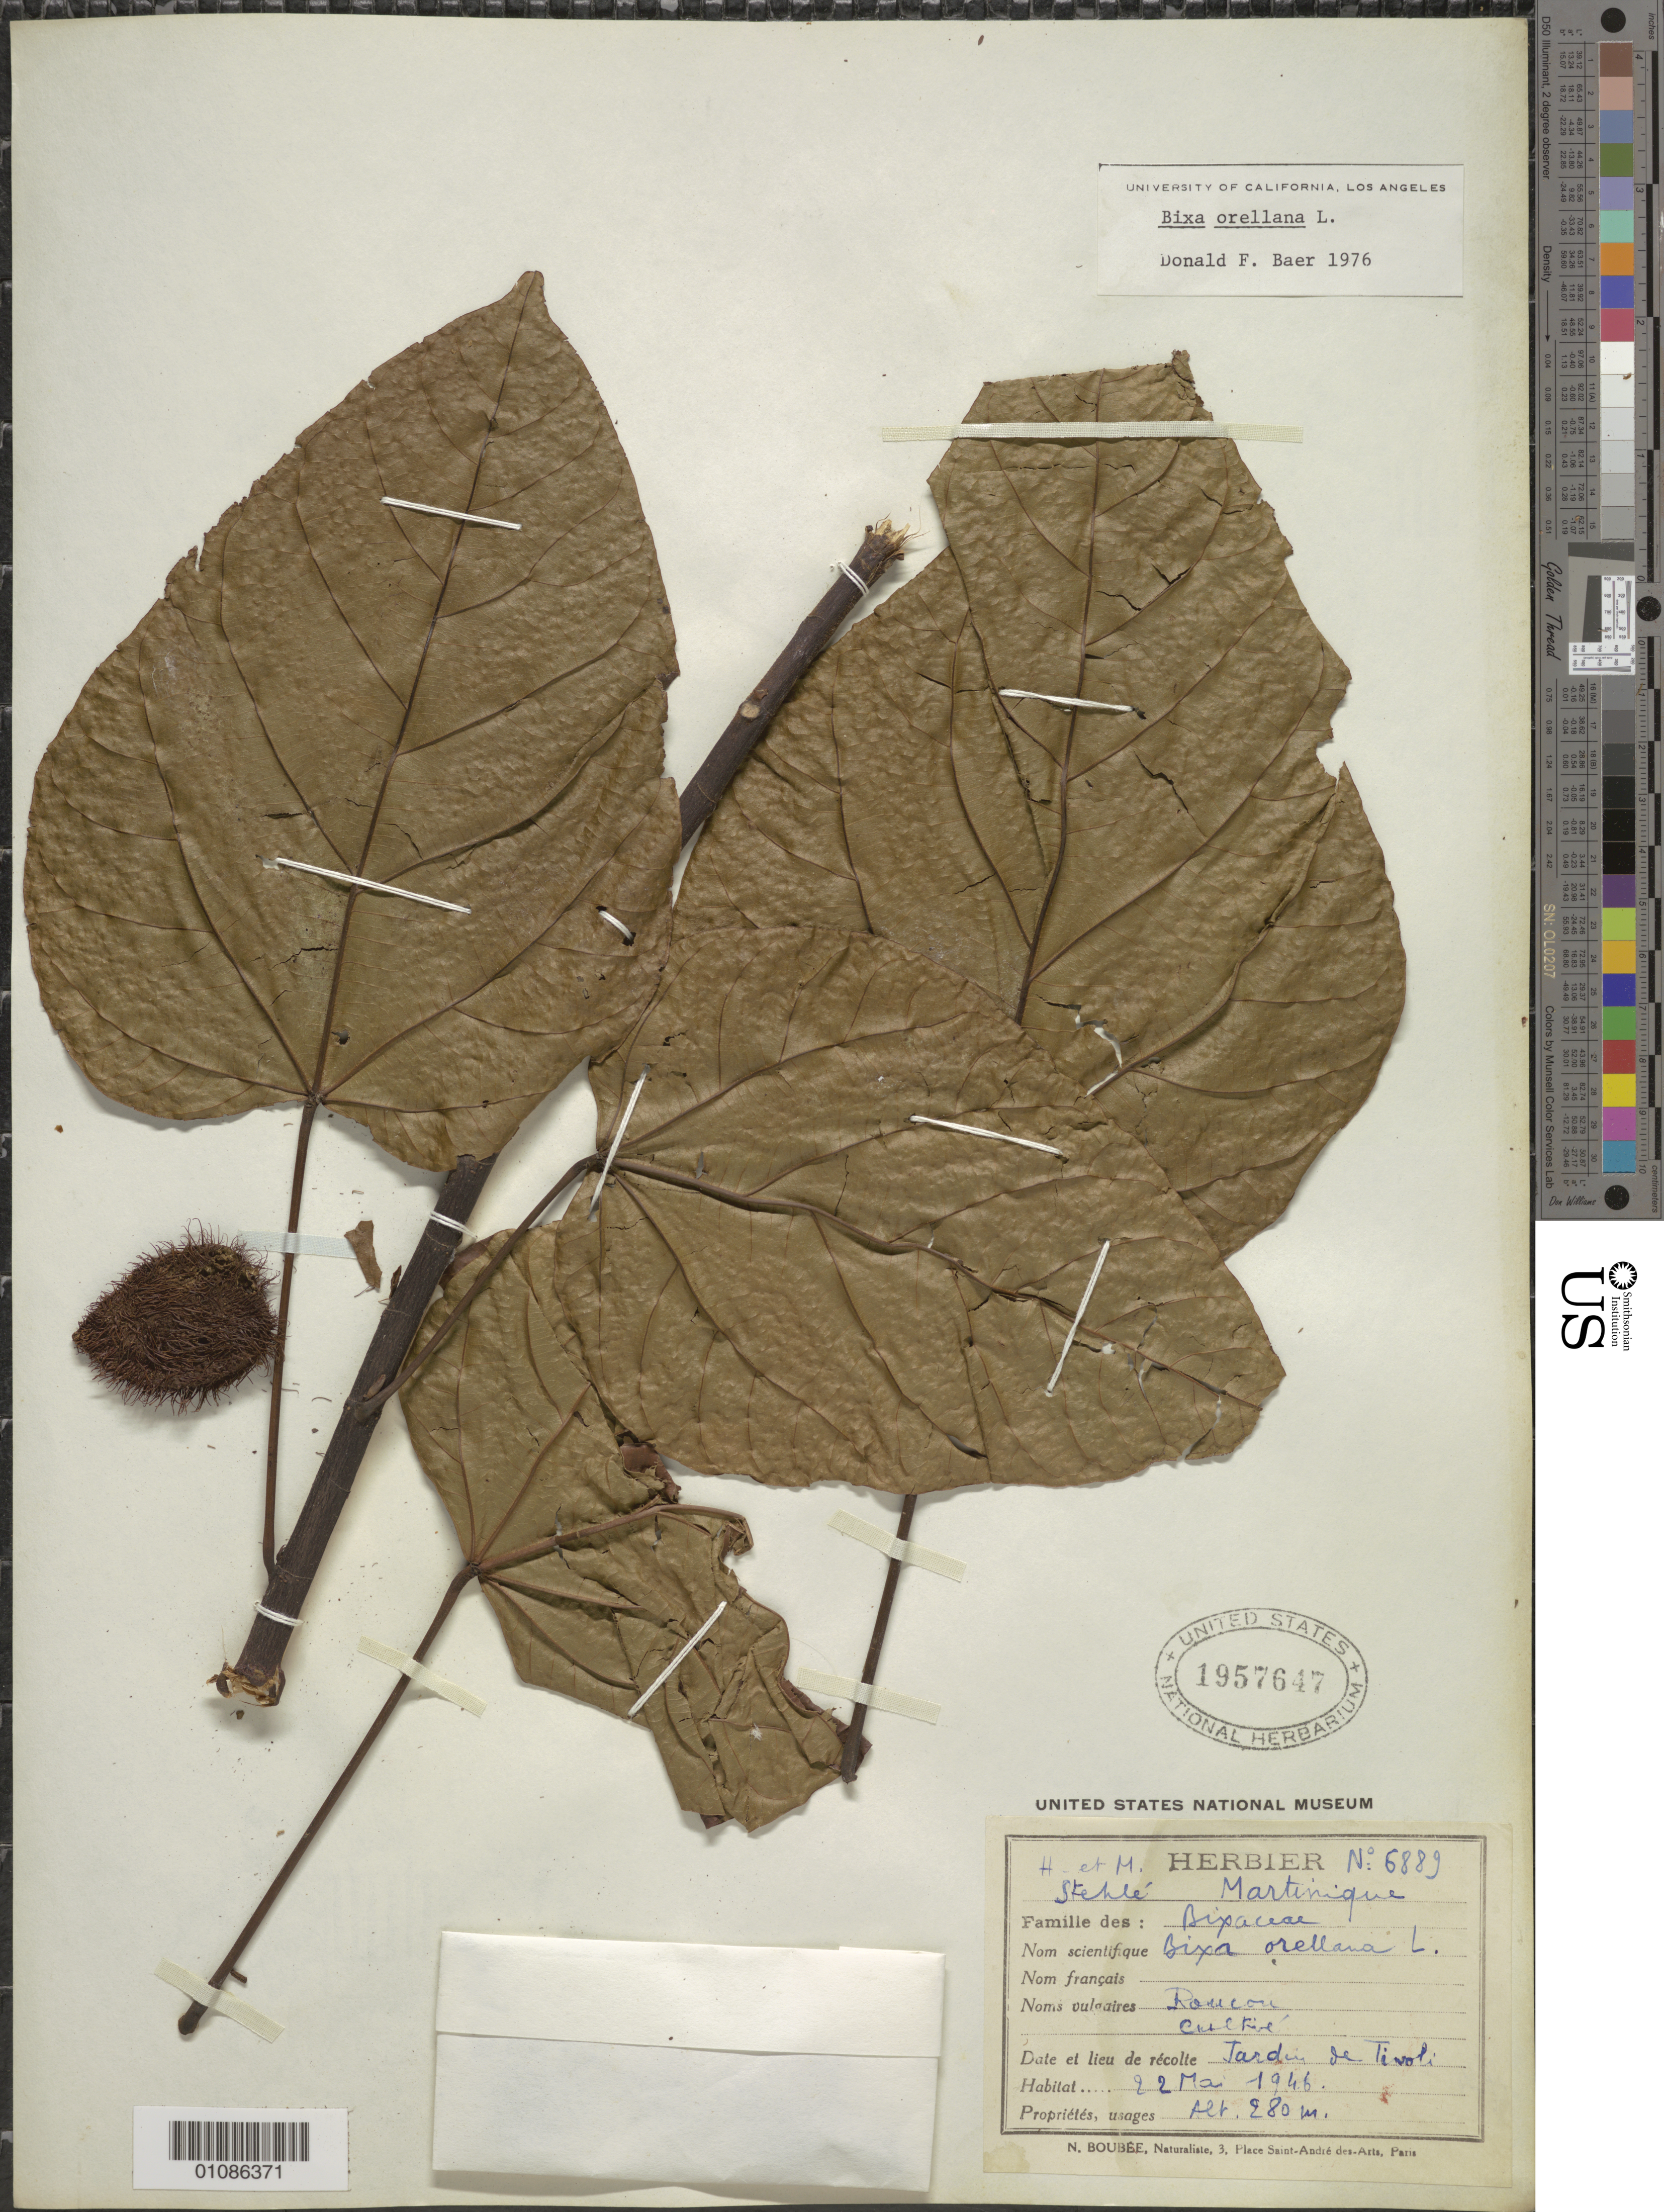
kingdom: Plantae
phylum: Tracheophyta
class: Magnoliopsida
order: Malvales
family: Bixaceae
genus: Bixa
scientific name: Bixa orellana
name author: L.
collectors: H. Stehlé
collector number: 6889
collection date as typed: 22 Mar 1948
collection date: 1948-03-22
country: Martinique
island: Martinique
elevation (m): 280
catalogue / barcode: US 1957647